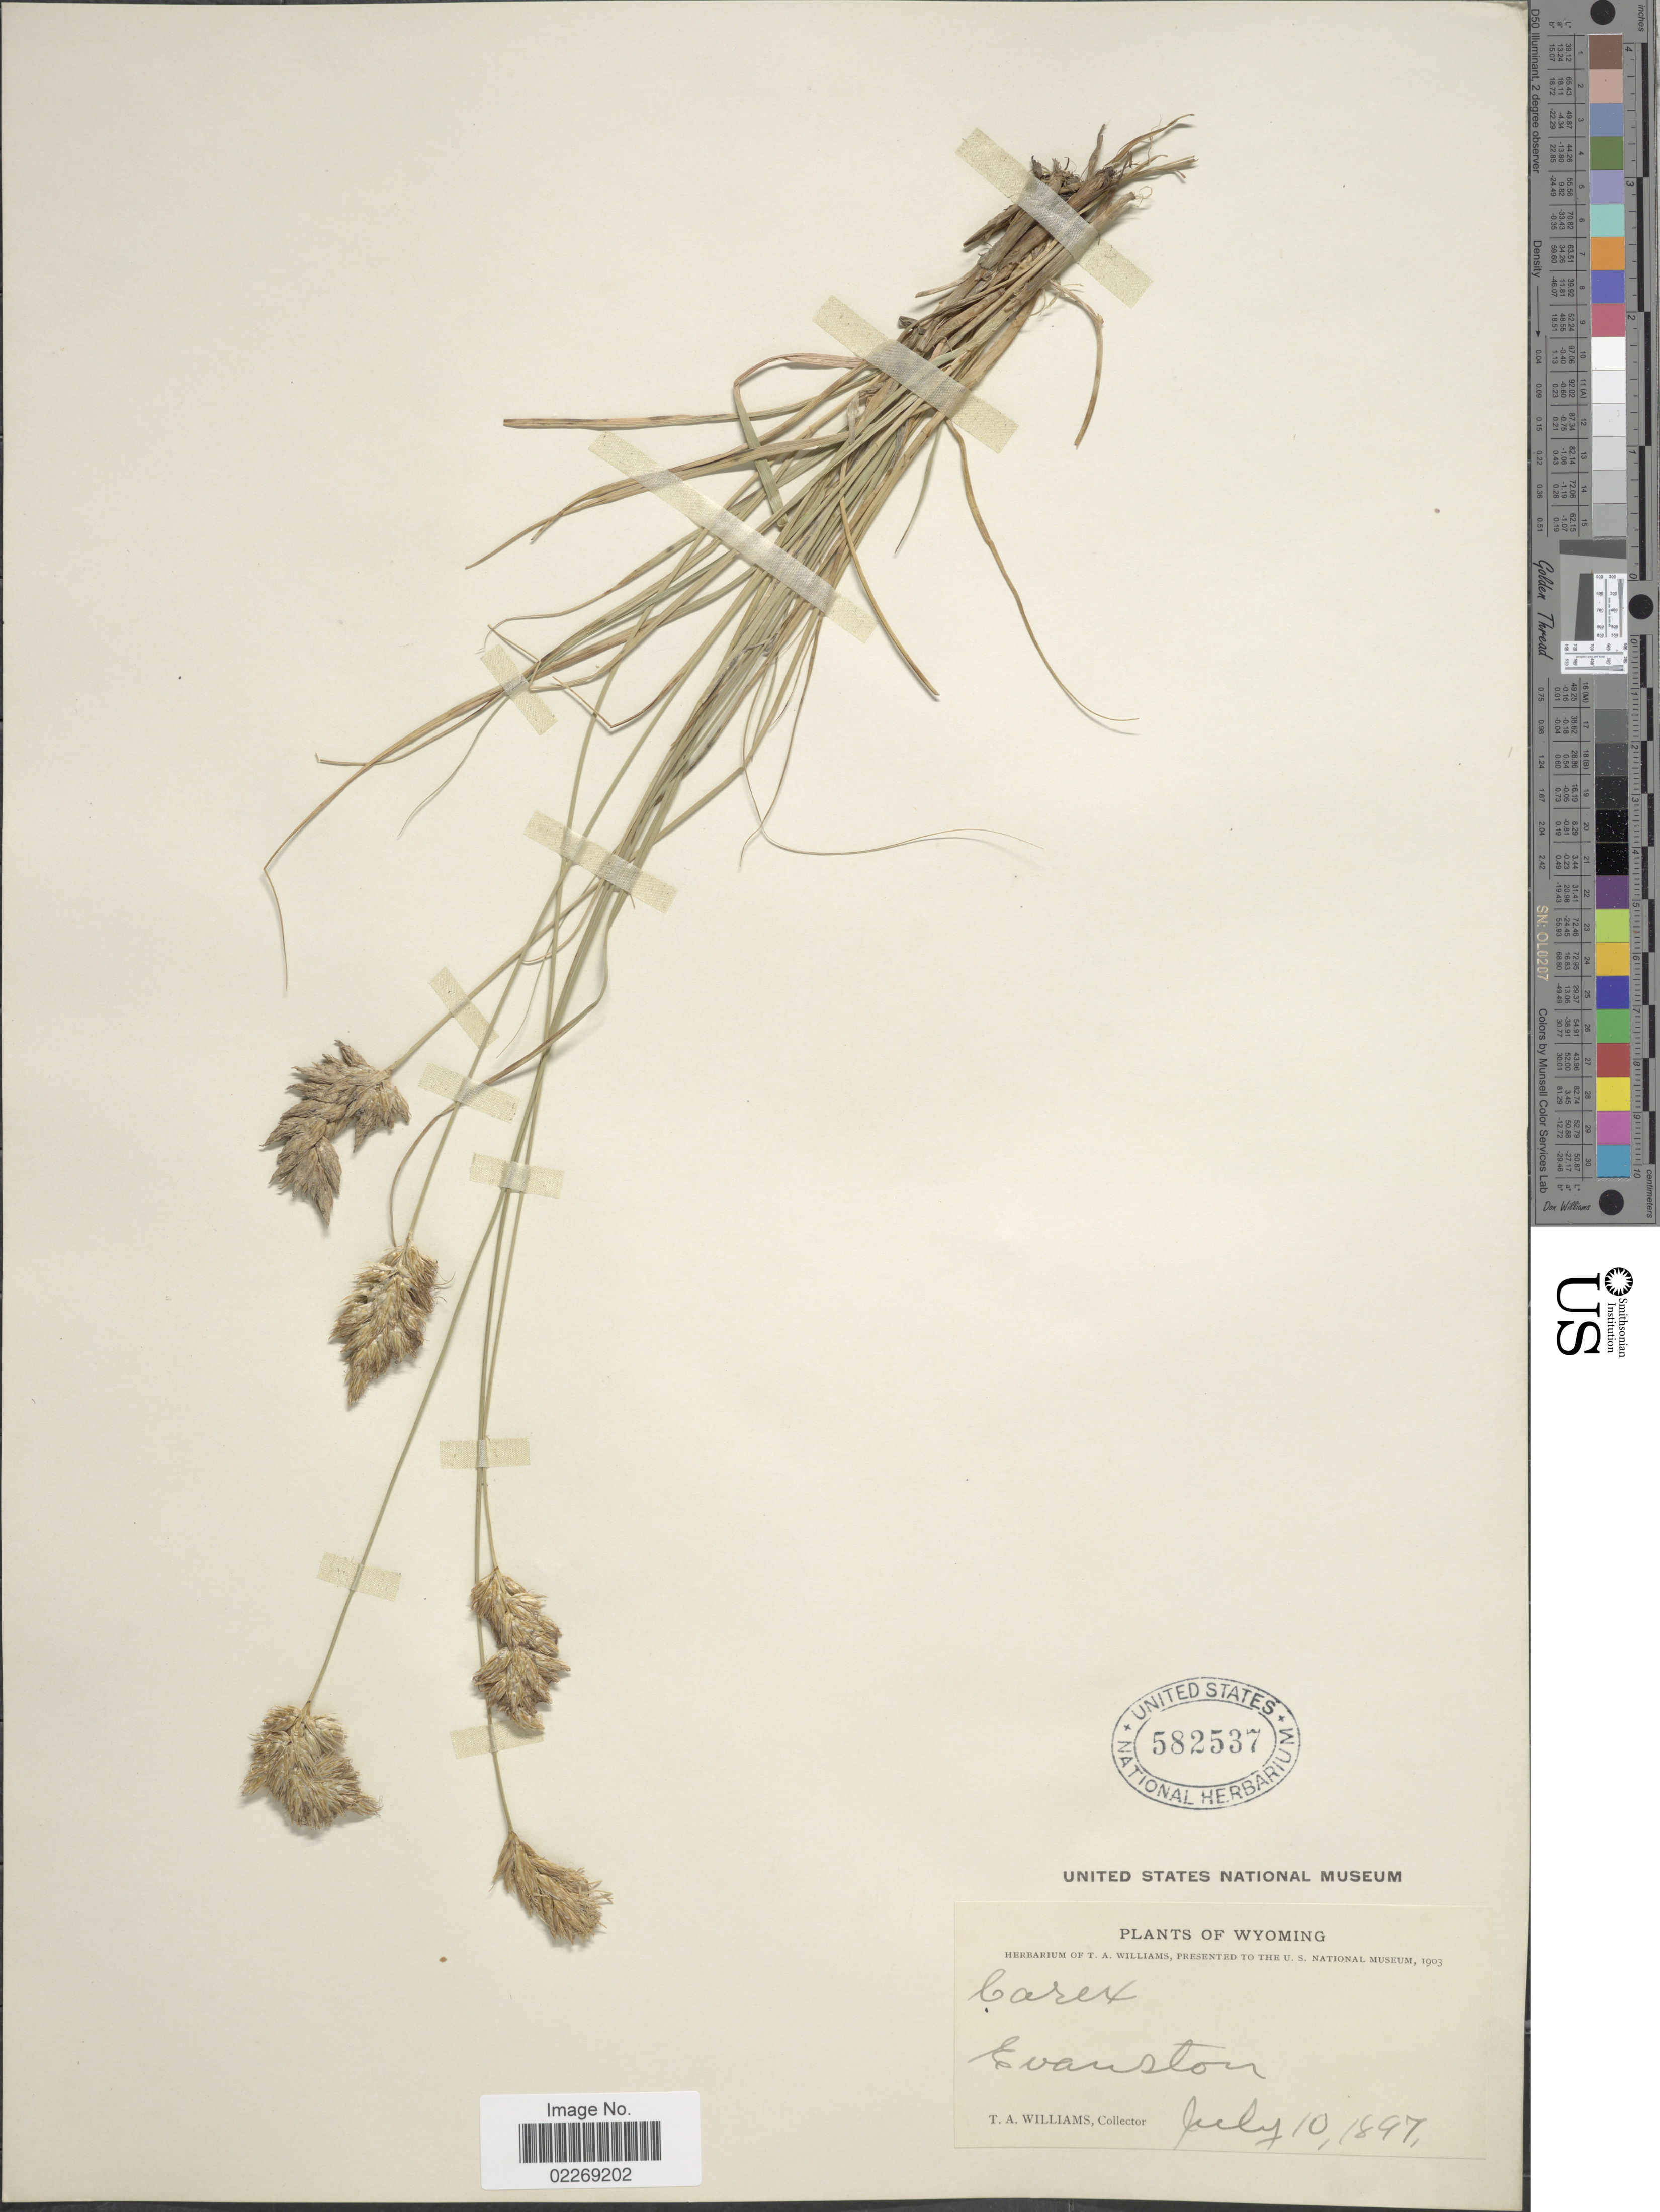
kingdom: Plantae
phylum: Tracheophyta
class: Liliopsida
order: Poales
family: Cyperaceae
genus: Carex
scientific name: Carex douglasii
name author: Boott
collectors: T. A. Williams (herbarium)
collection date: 1897-07-10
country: United States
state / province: Wyoming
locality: Evanston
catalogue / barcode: US 582537